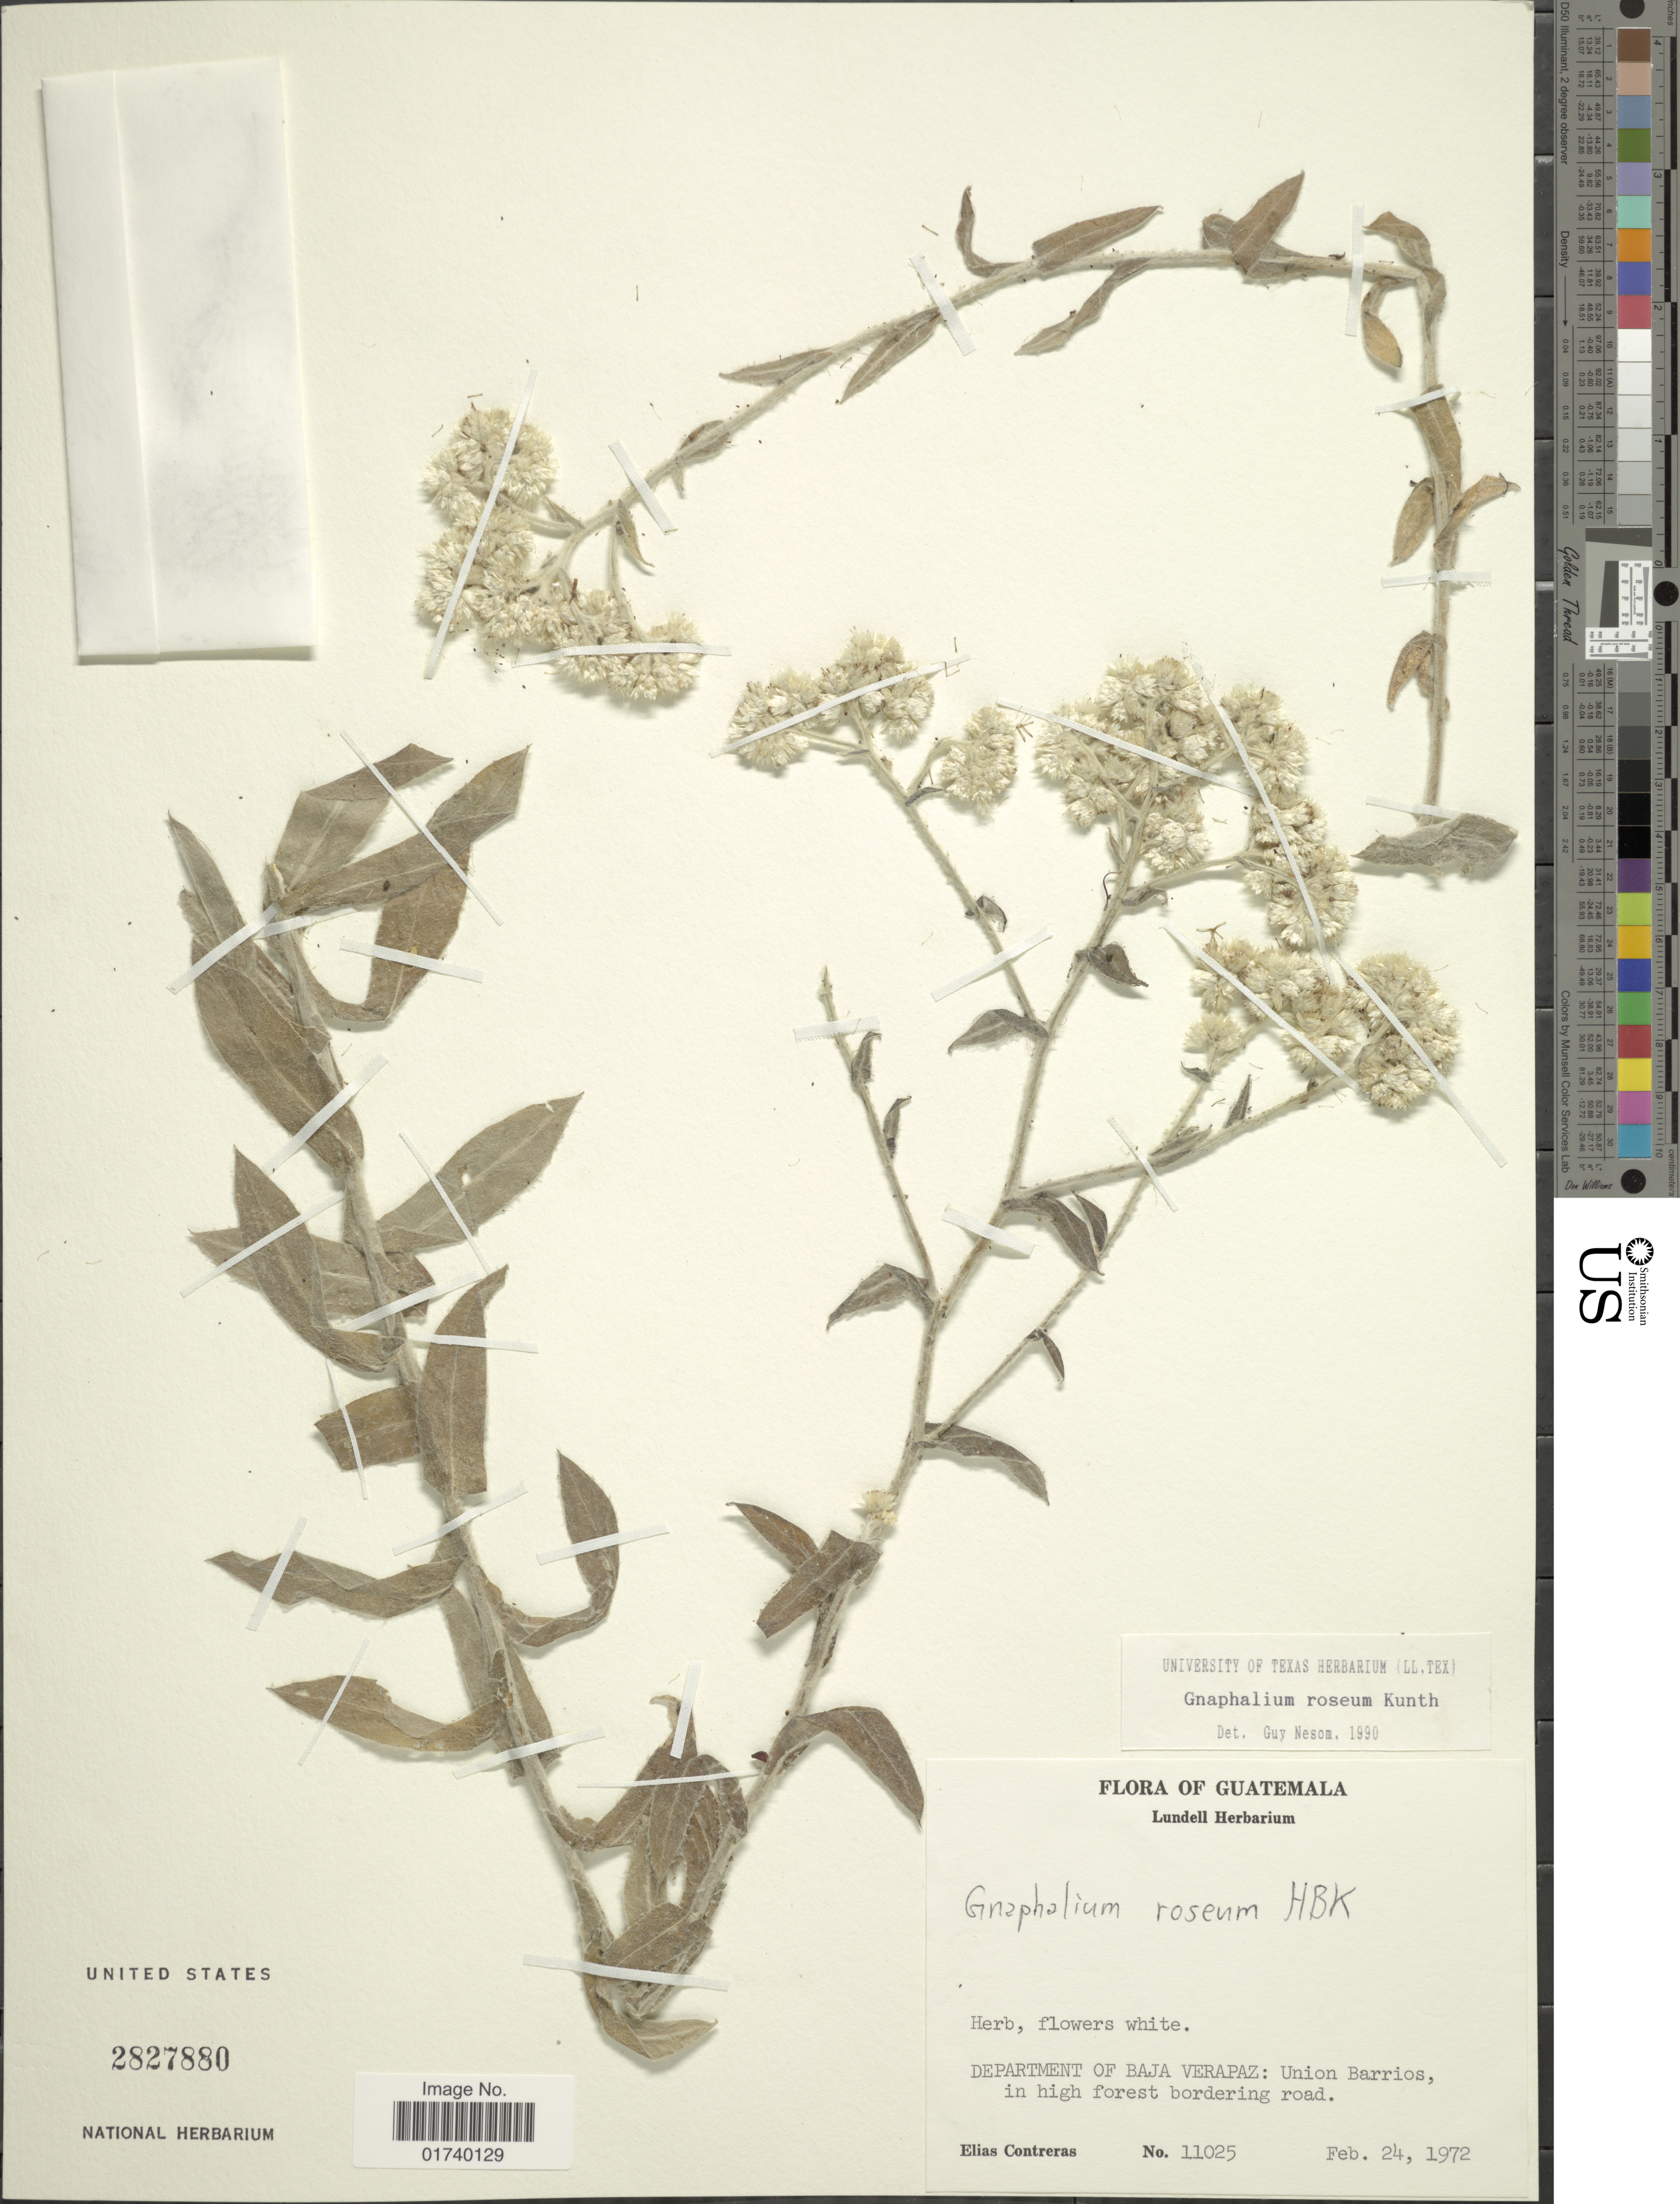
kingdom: Plantae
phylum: Tracheophyta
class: Magnoliopsida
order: Asterales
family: Asteraceae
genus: Pseudognaphalium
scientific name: Pseudognaphalium roseum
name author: (Kunth) Anderb.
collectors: E. Contreras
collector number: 11025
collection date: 1972-02-24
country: Guatemala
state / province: Baja Verapaz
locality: Departement of Baja Verapaz, Union Barrios, in high forest bordering road.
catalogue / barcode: US 2827880